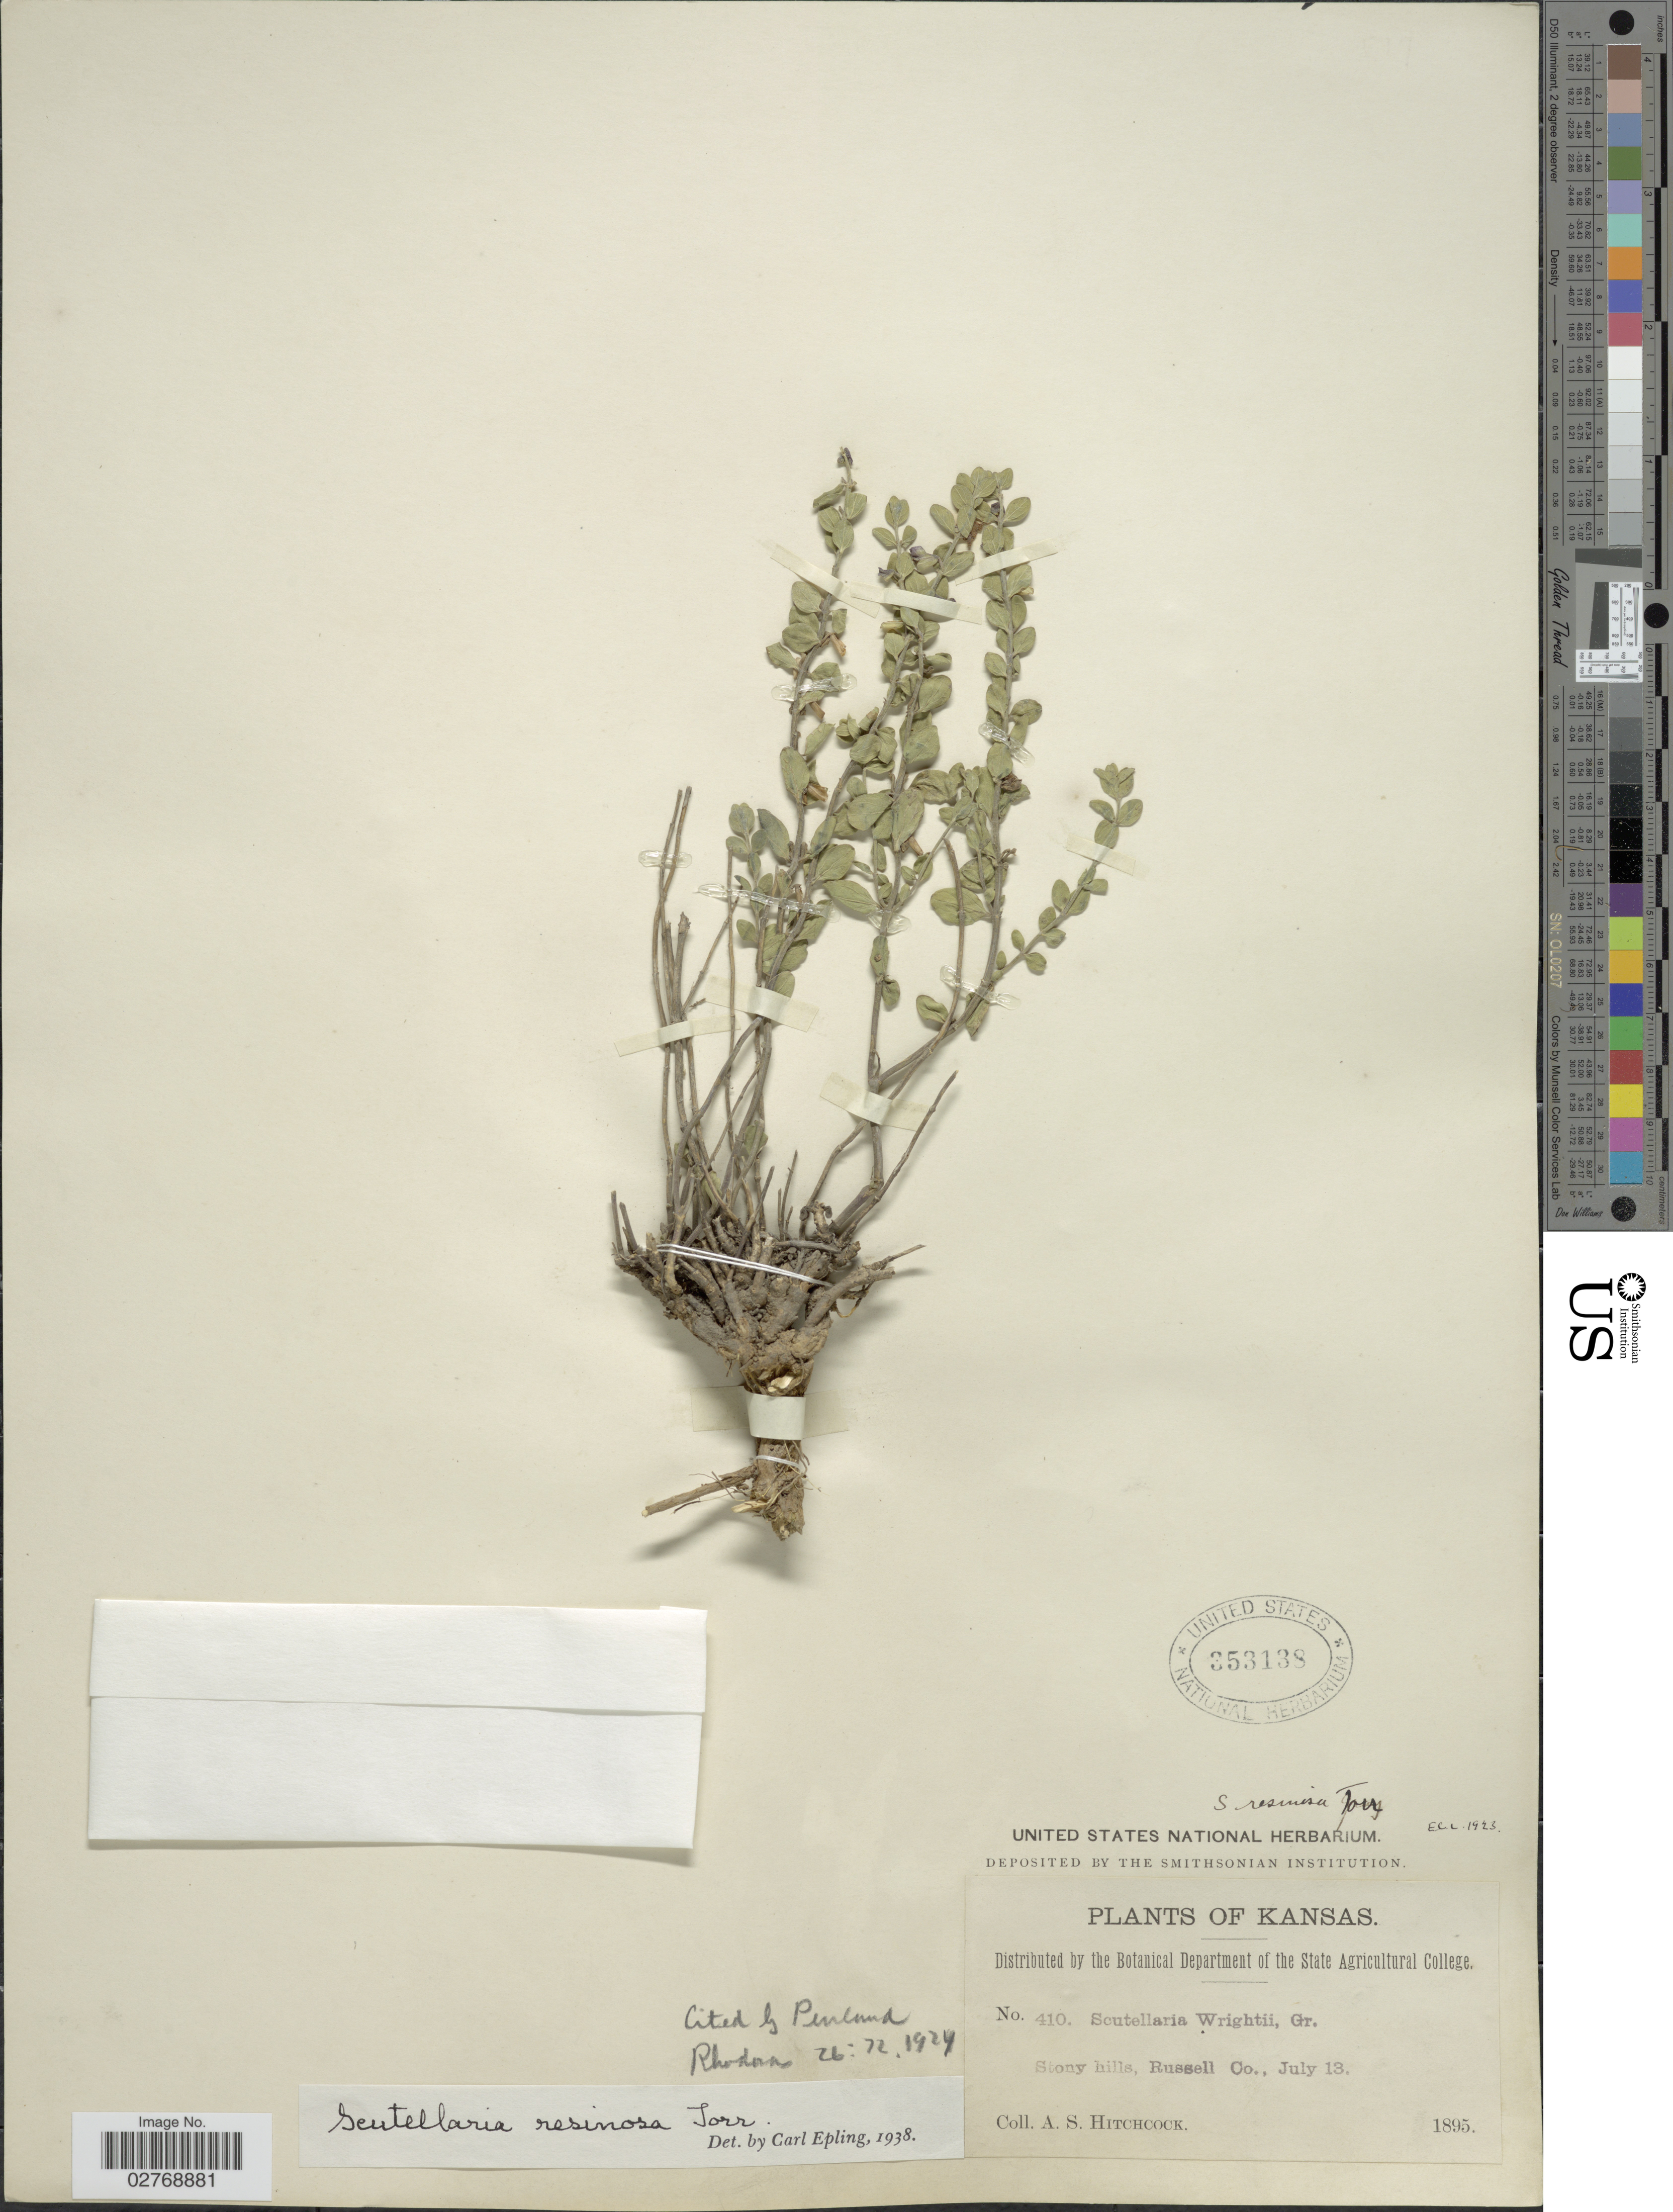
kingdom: Plantae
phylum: Tracheophyta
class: Magnoliopsida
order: Lamiales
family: Lamiaceae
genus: Scutellaria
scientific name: Scutellaria resinosa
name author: Torr.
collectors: A. S. Hitchcock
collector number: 410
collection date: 1895-07-13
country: United States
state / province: Kansas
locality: Russell Co.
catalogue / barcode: US 353138